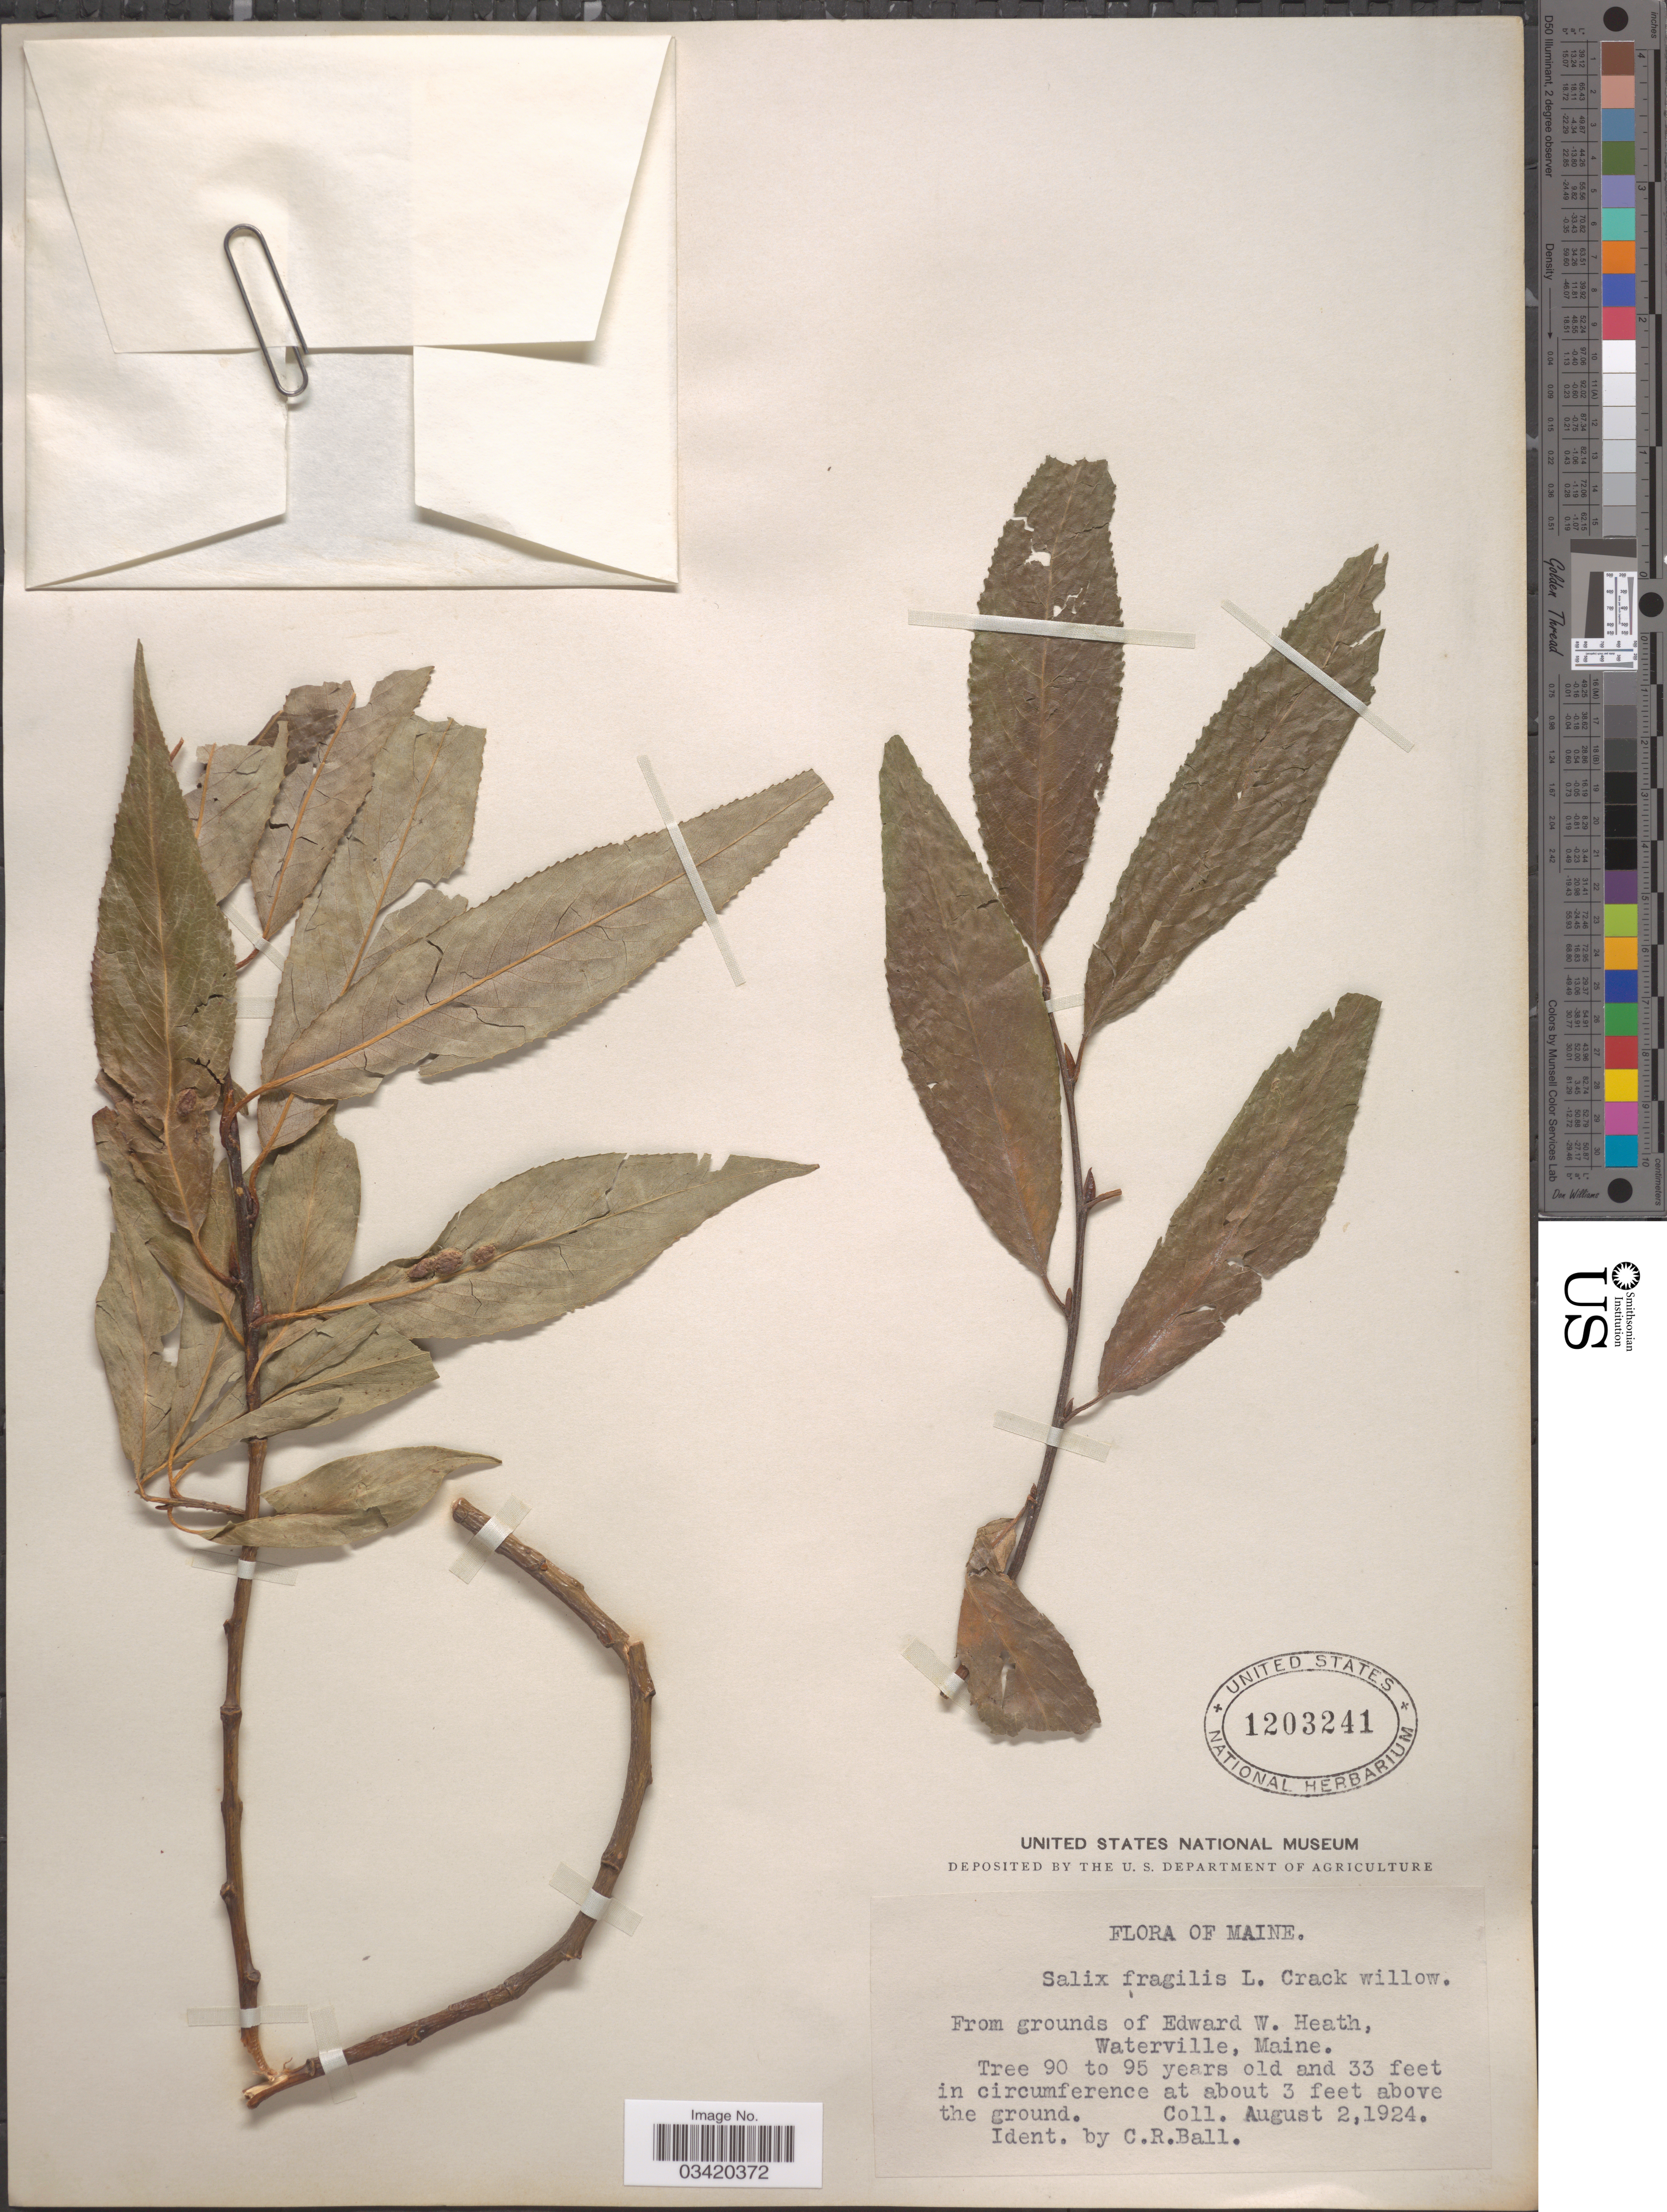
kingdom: Plantae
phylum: Tracheophyta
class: Magnoliopsida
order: Malpighiales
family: Salicaceae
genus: Salix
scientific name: Salix fragilis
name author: L.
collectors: C. R. Ball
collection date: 1924-08-02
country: United States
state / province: Maine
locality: Grounds of Edward W. Heath, Waterville.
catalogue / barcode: US 1203241